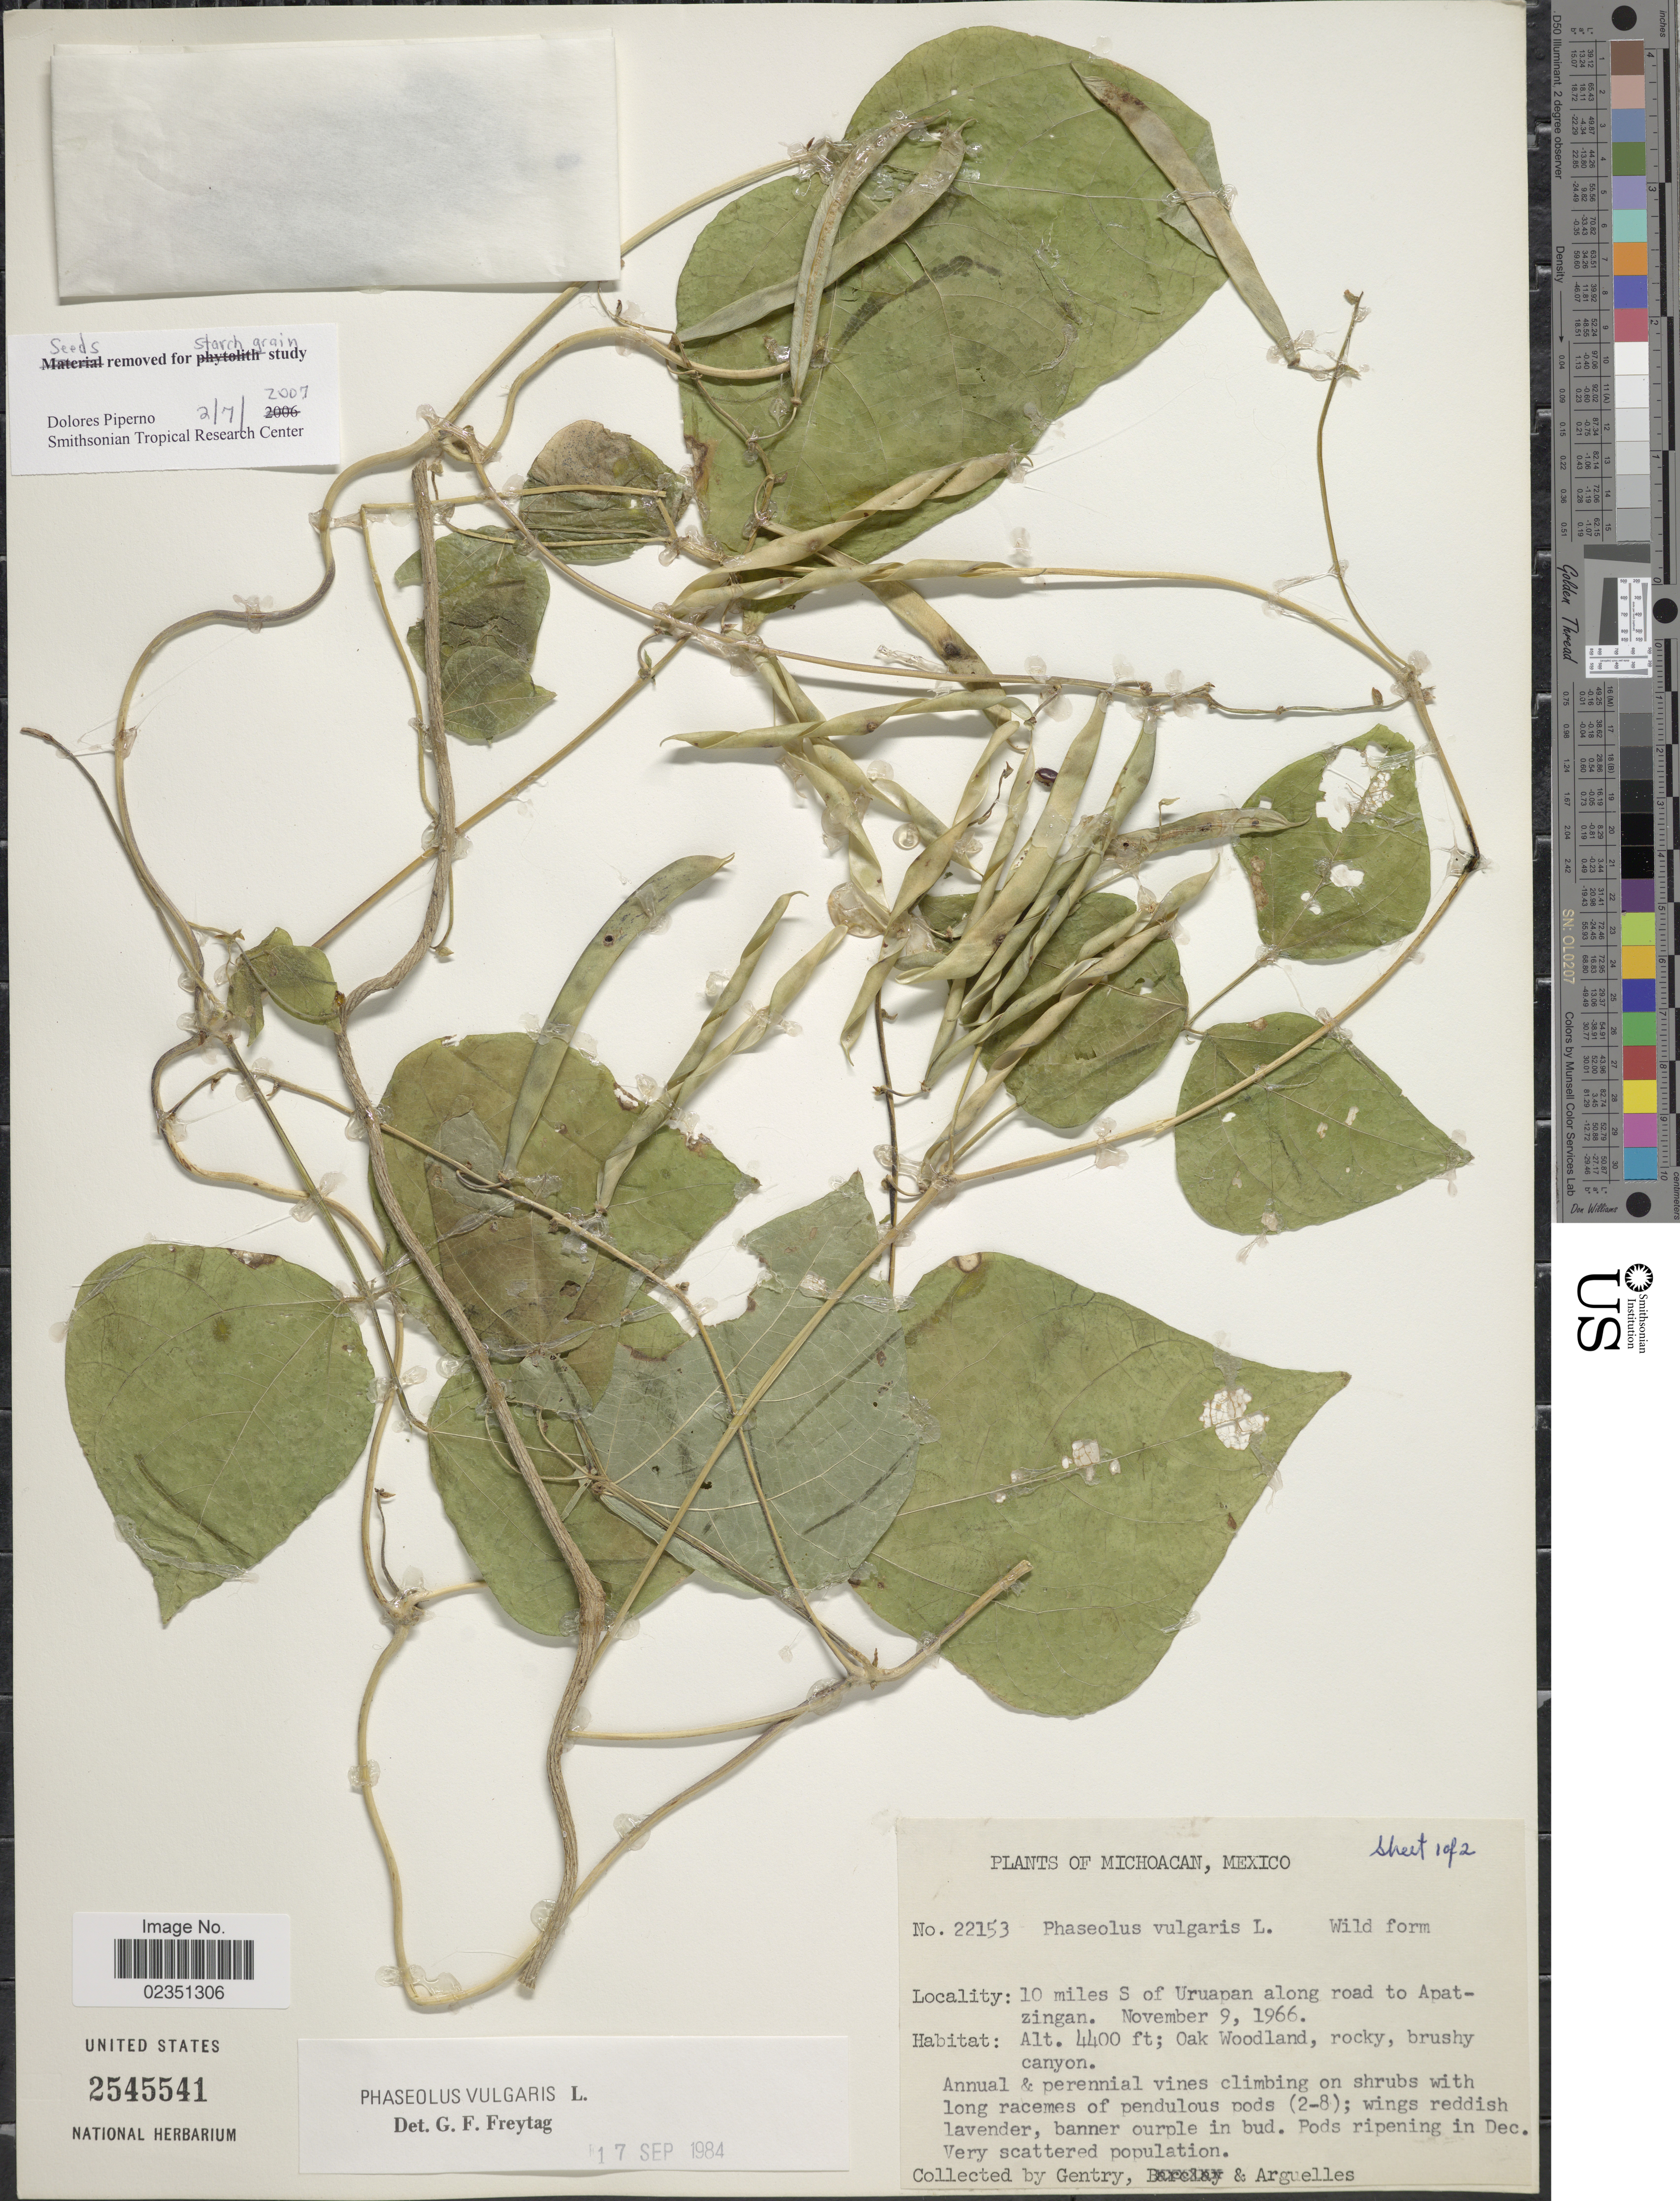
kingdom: Plantae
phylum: Tracheophyta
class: Magnoliopsida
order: Fabales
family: Fabaceae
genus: Phaseolus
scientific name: Phaseolus vulgaris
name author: L.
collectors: Gentry, -- & Arguelles, --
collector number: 22153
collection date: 1966-11-09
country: Mexico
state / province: Michoacán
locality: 10 miles S of Uruapan along road to Apatzingan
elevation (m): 1341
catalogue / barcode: US 2545541